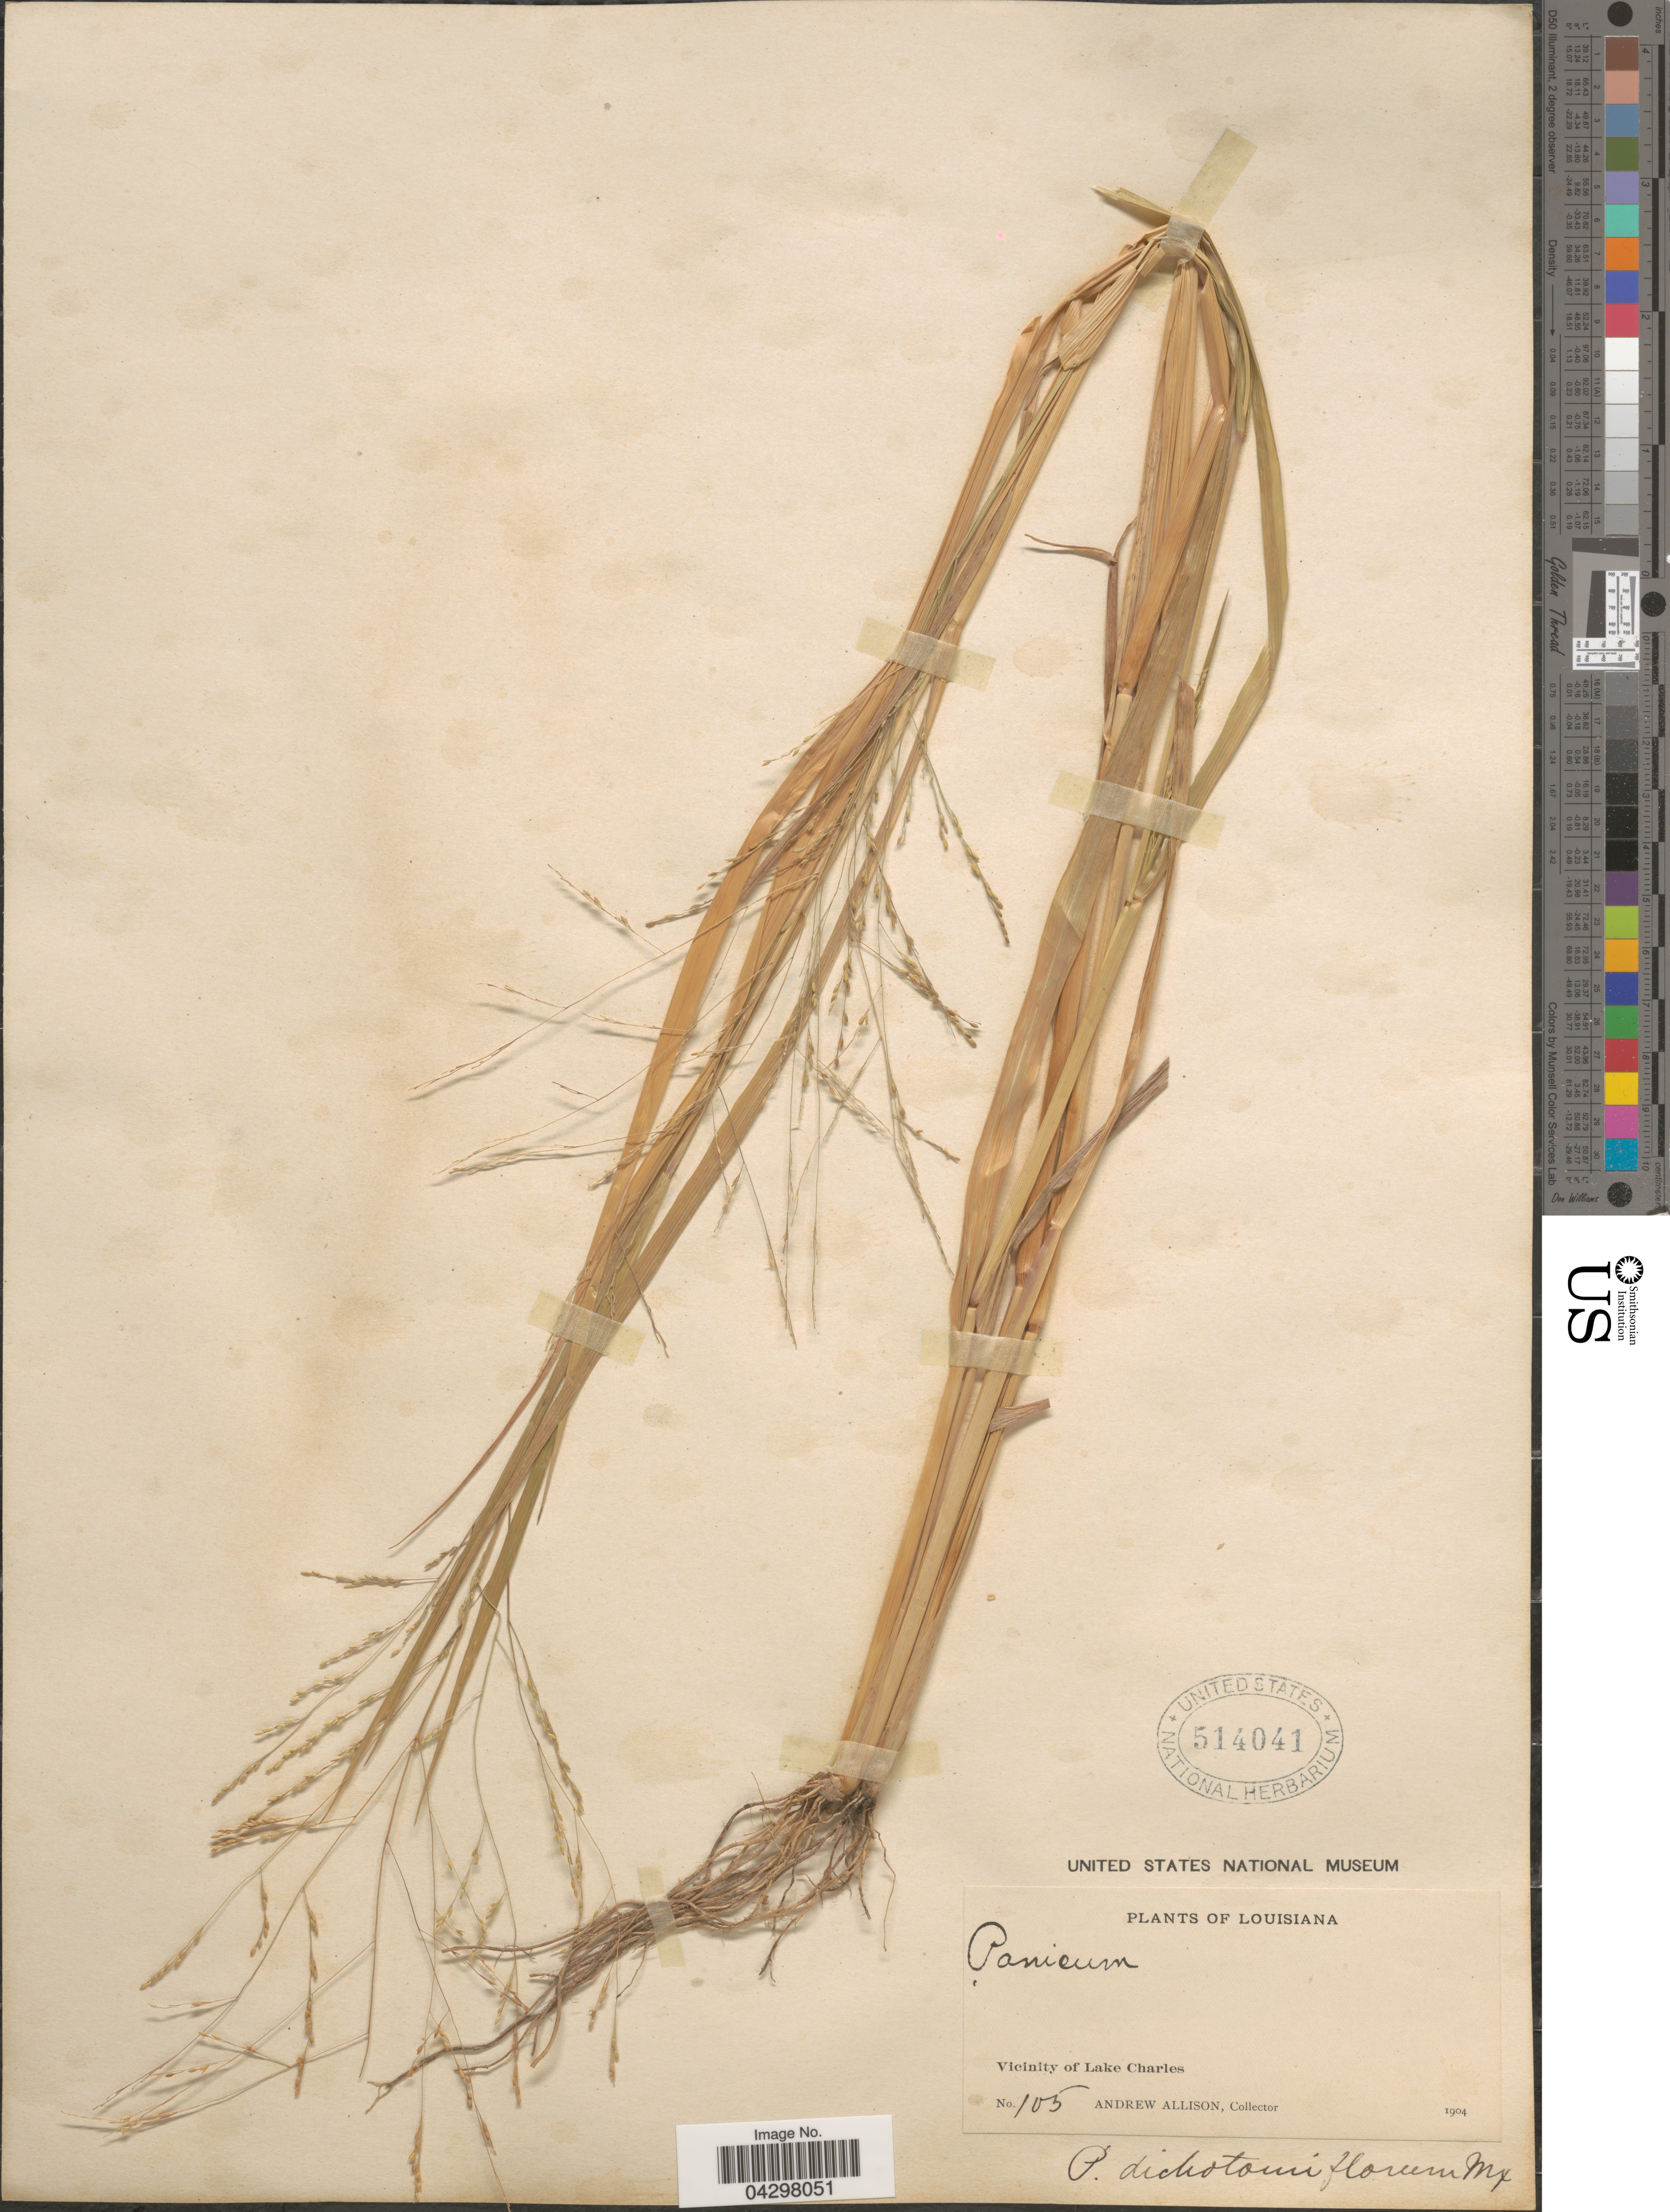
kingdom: Plantae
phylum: Tracheophyta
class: Liliopsida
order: Poales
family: Poaceae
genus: Panicum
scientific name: Panicum dichotomiflorum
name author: Michx.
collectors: A. Allison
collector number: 105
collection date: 1904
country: United States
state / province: Louisiana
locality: Vicinity of Lake Charles.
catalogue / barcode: US 514041